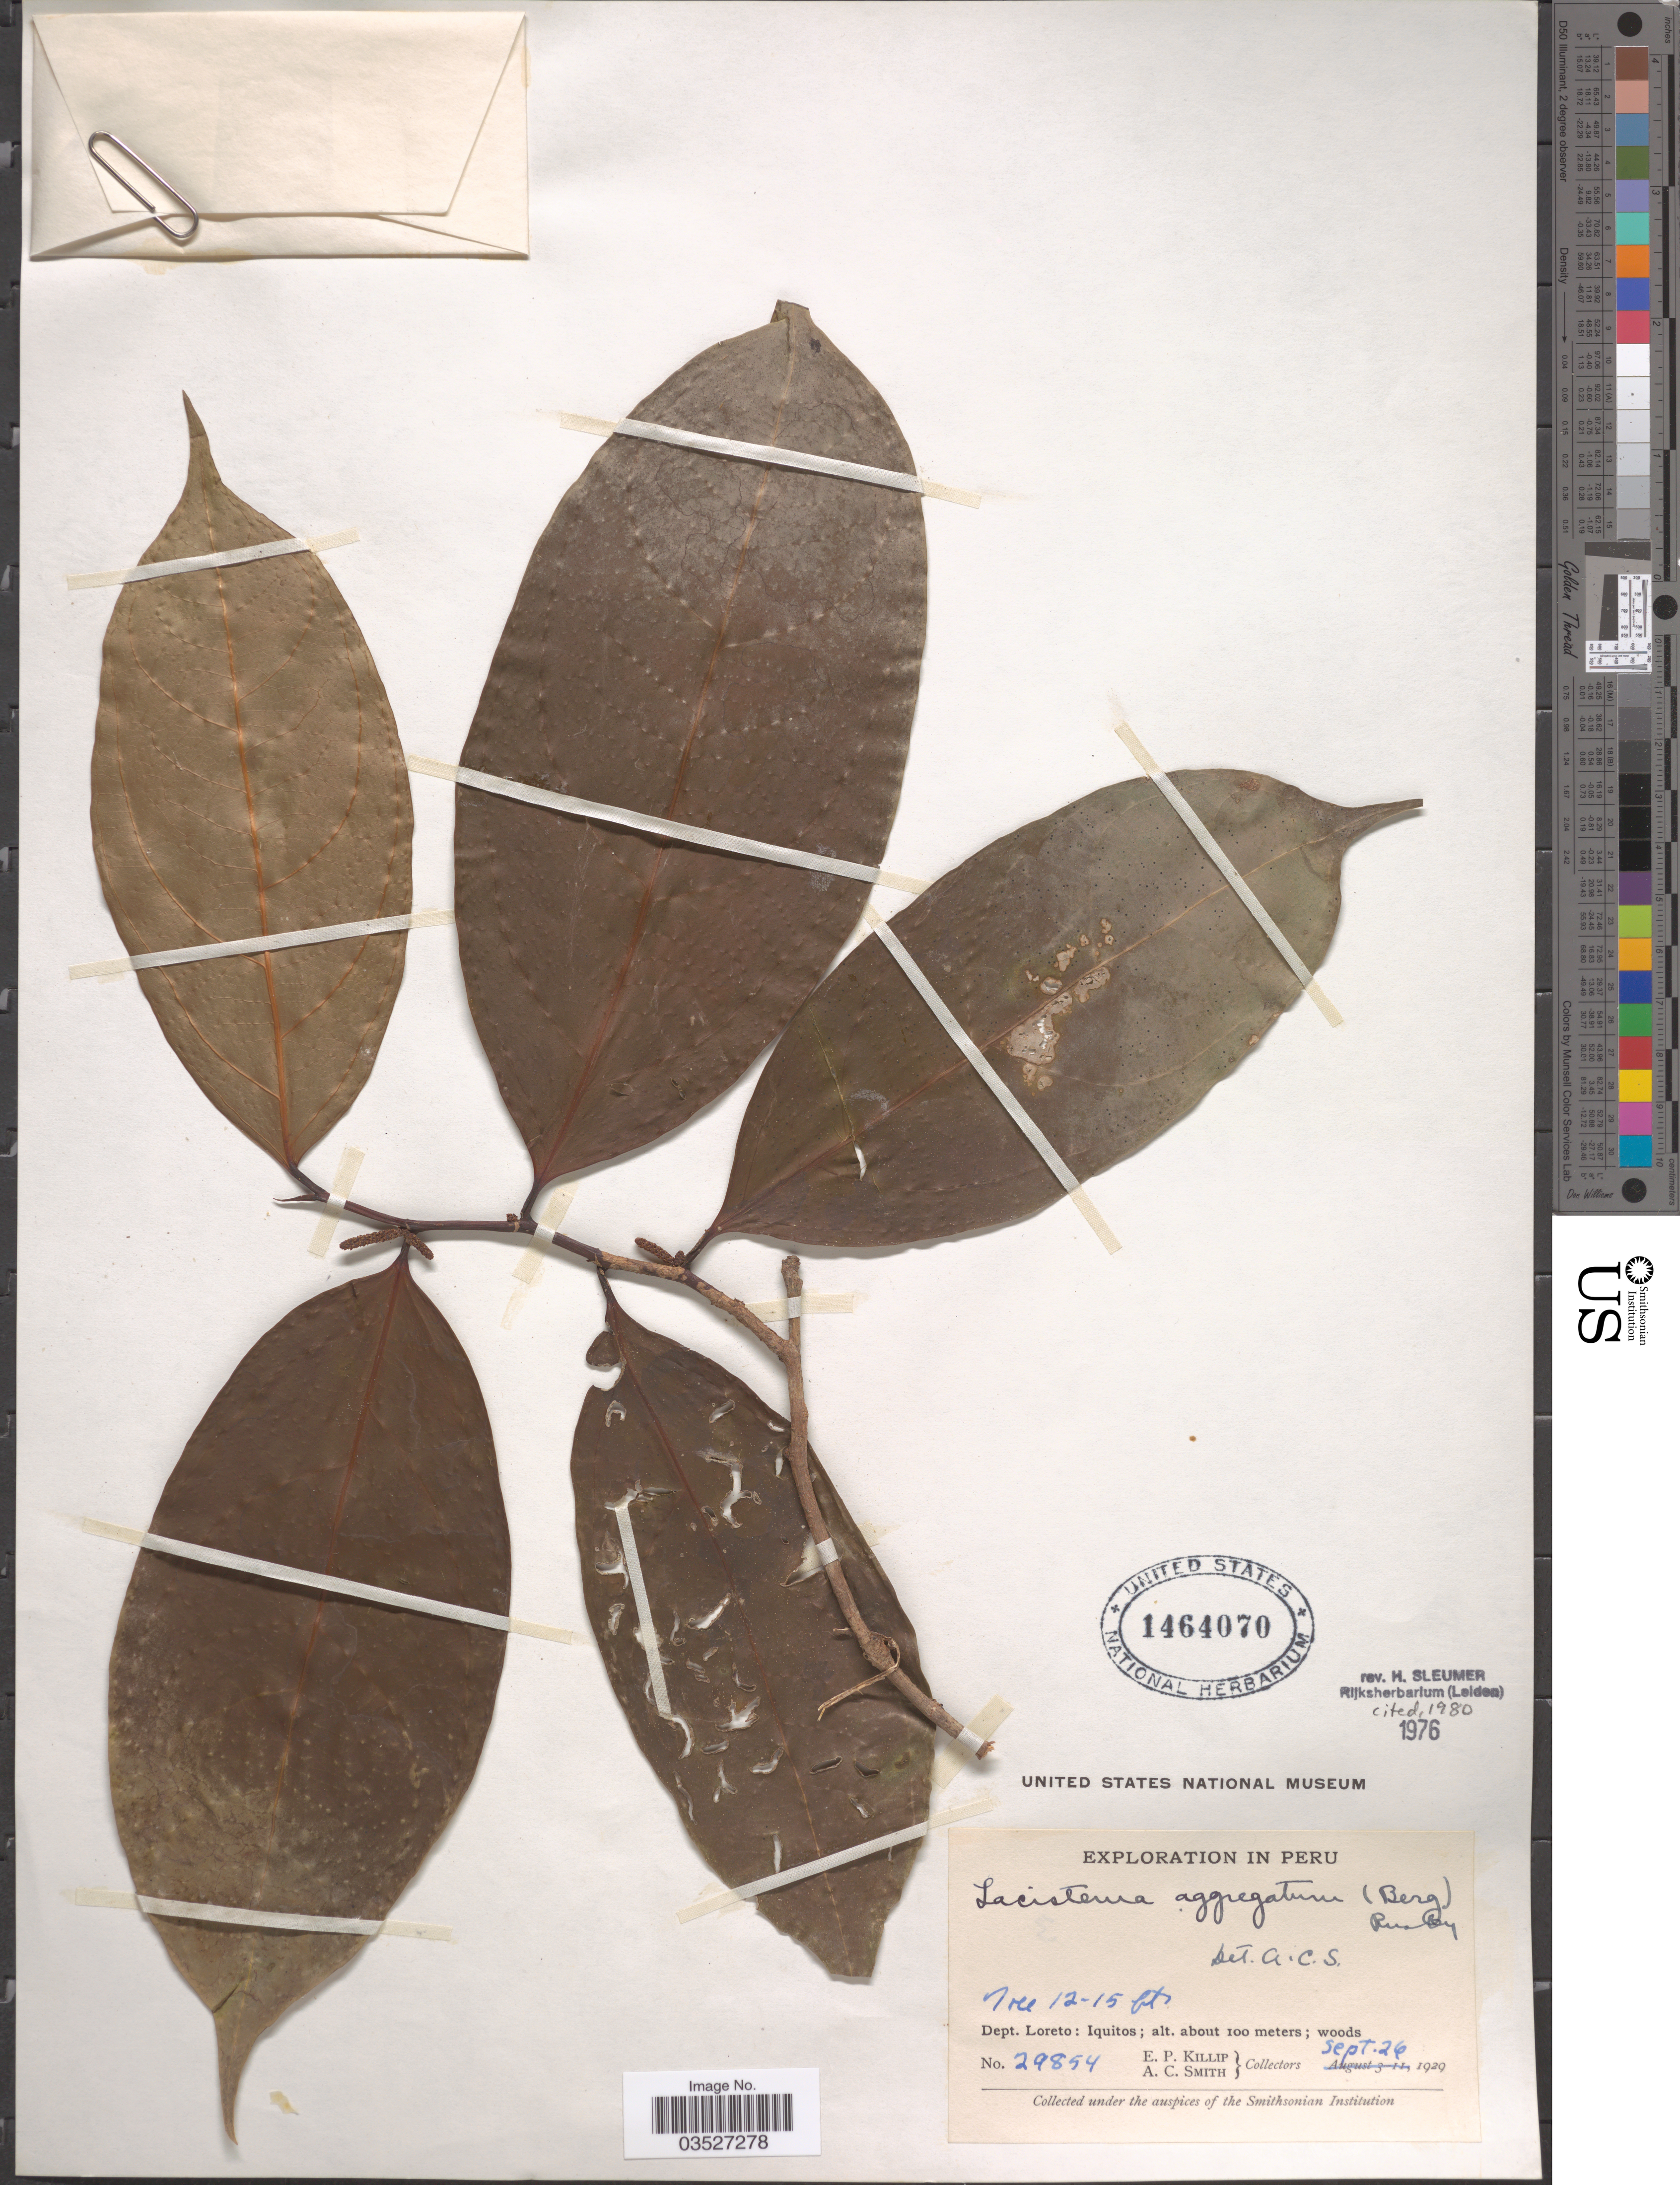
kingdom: Plantae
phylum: Tracheophyta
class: Magnoliopsida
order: Malpighiales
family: Lacistemataceae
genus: Lacistema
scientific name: Lacistema aggregatum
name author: (P.J. Bergius) Rusby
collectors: E. P. Killip & A. C. Smith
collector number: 29854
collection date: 1929-09-26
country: Peru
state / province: Loreto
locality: Dept. Loreto: Iquitos.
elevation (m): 100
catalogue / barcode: US 1464070